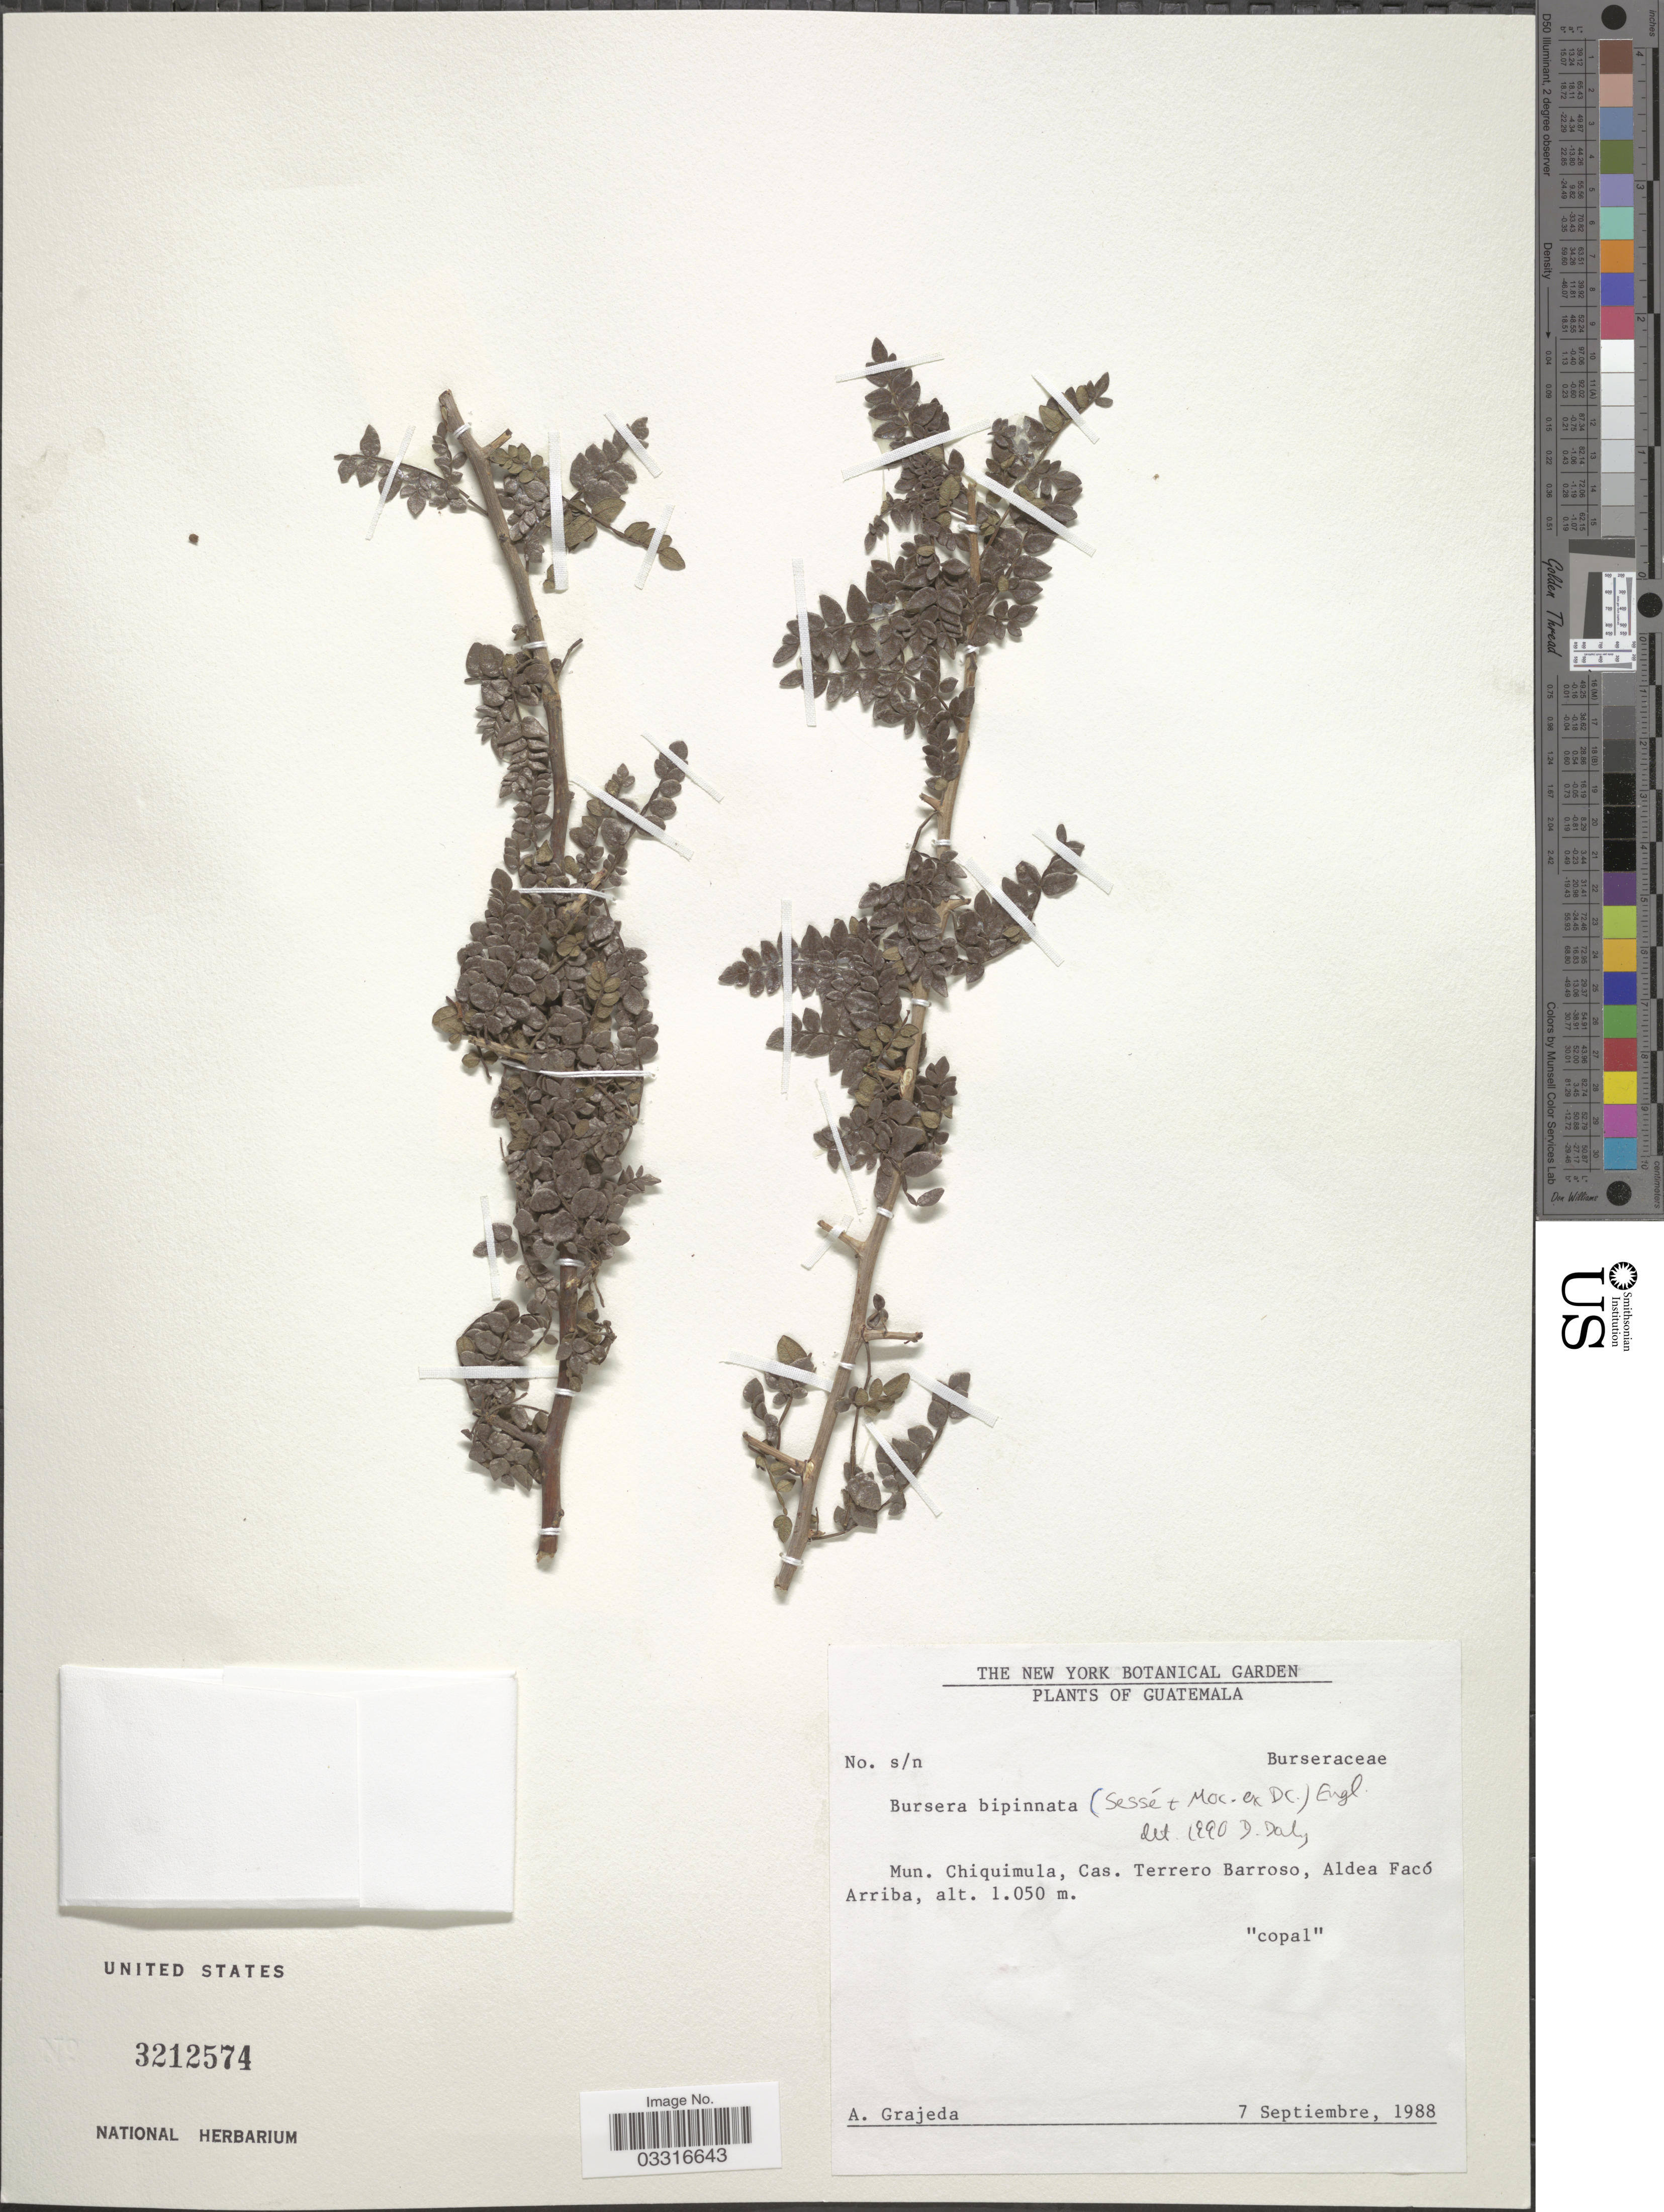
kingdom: Plantae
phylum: Tracheophyta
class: Magnoliopsida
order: Sapindales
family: Burseraceae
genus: Bursera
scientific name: Bursera bipinnata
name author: Engl.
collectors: A. Grajeda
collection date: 1988-09-07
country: Guatemala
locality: Mun. Chiquimula, Cas. Terrero Barroso, Aldea Facó Arriba.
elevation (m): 1050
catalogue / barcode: US 3212574